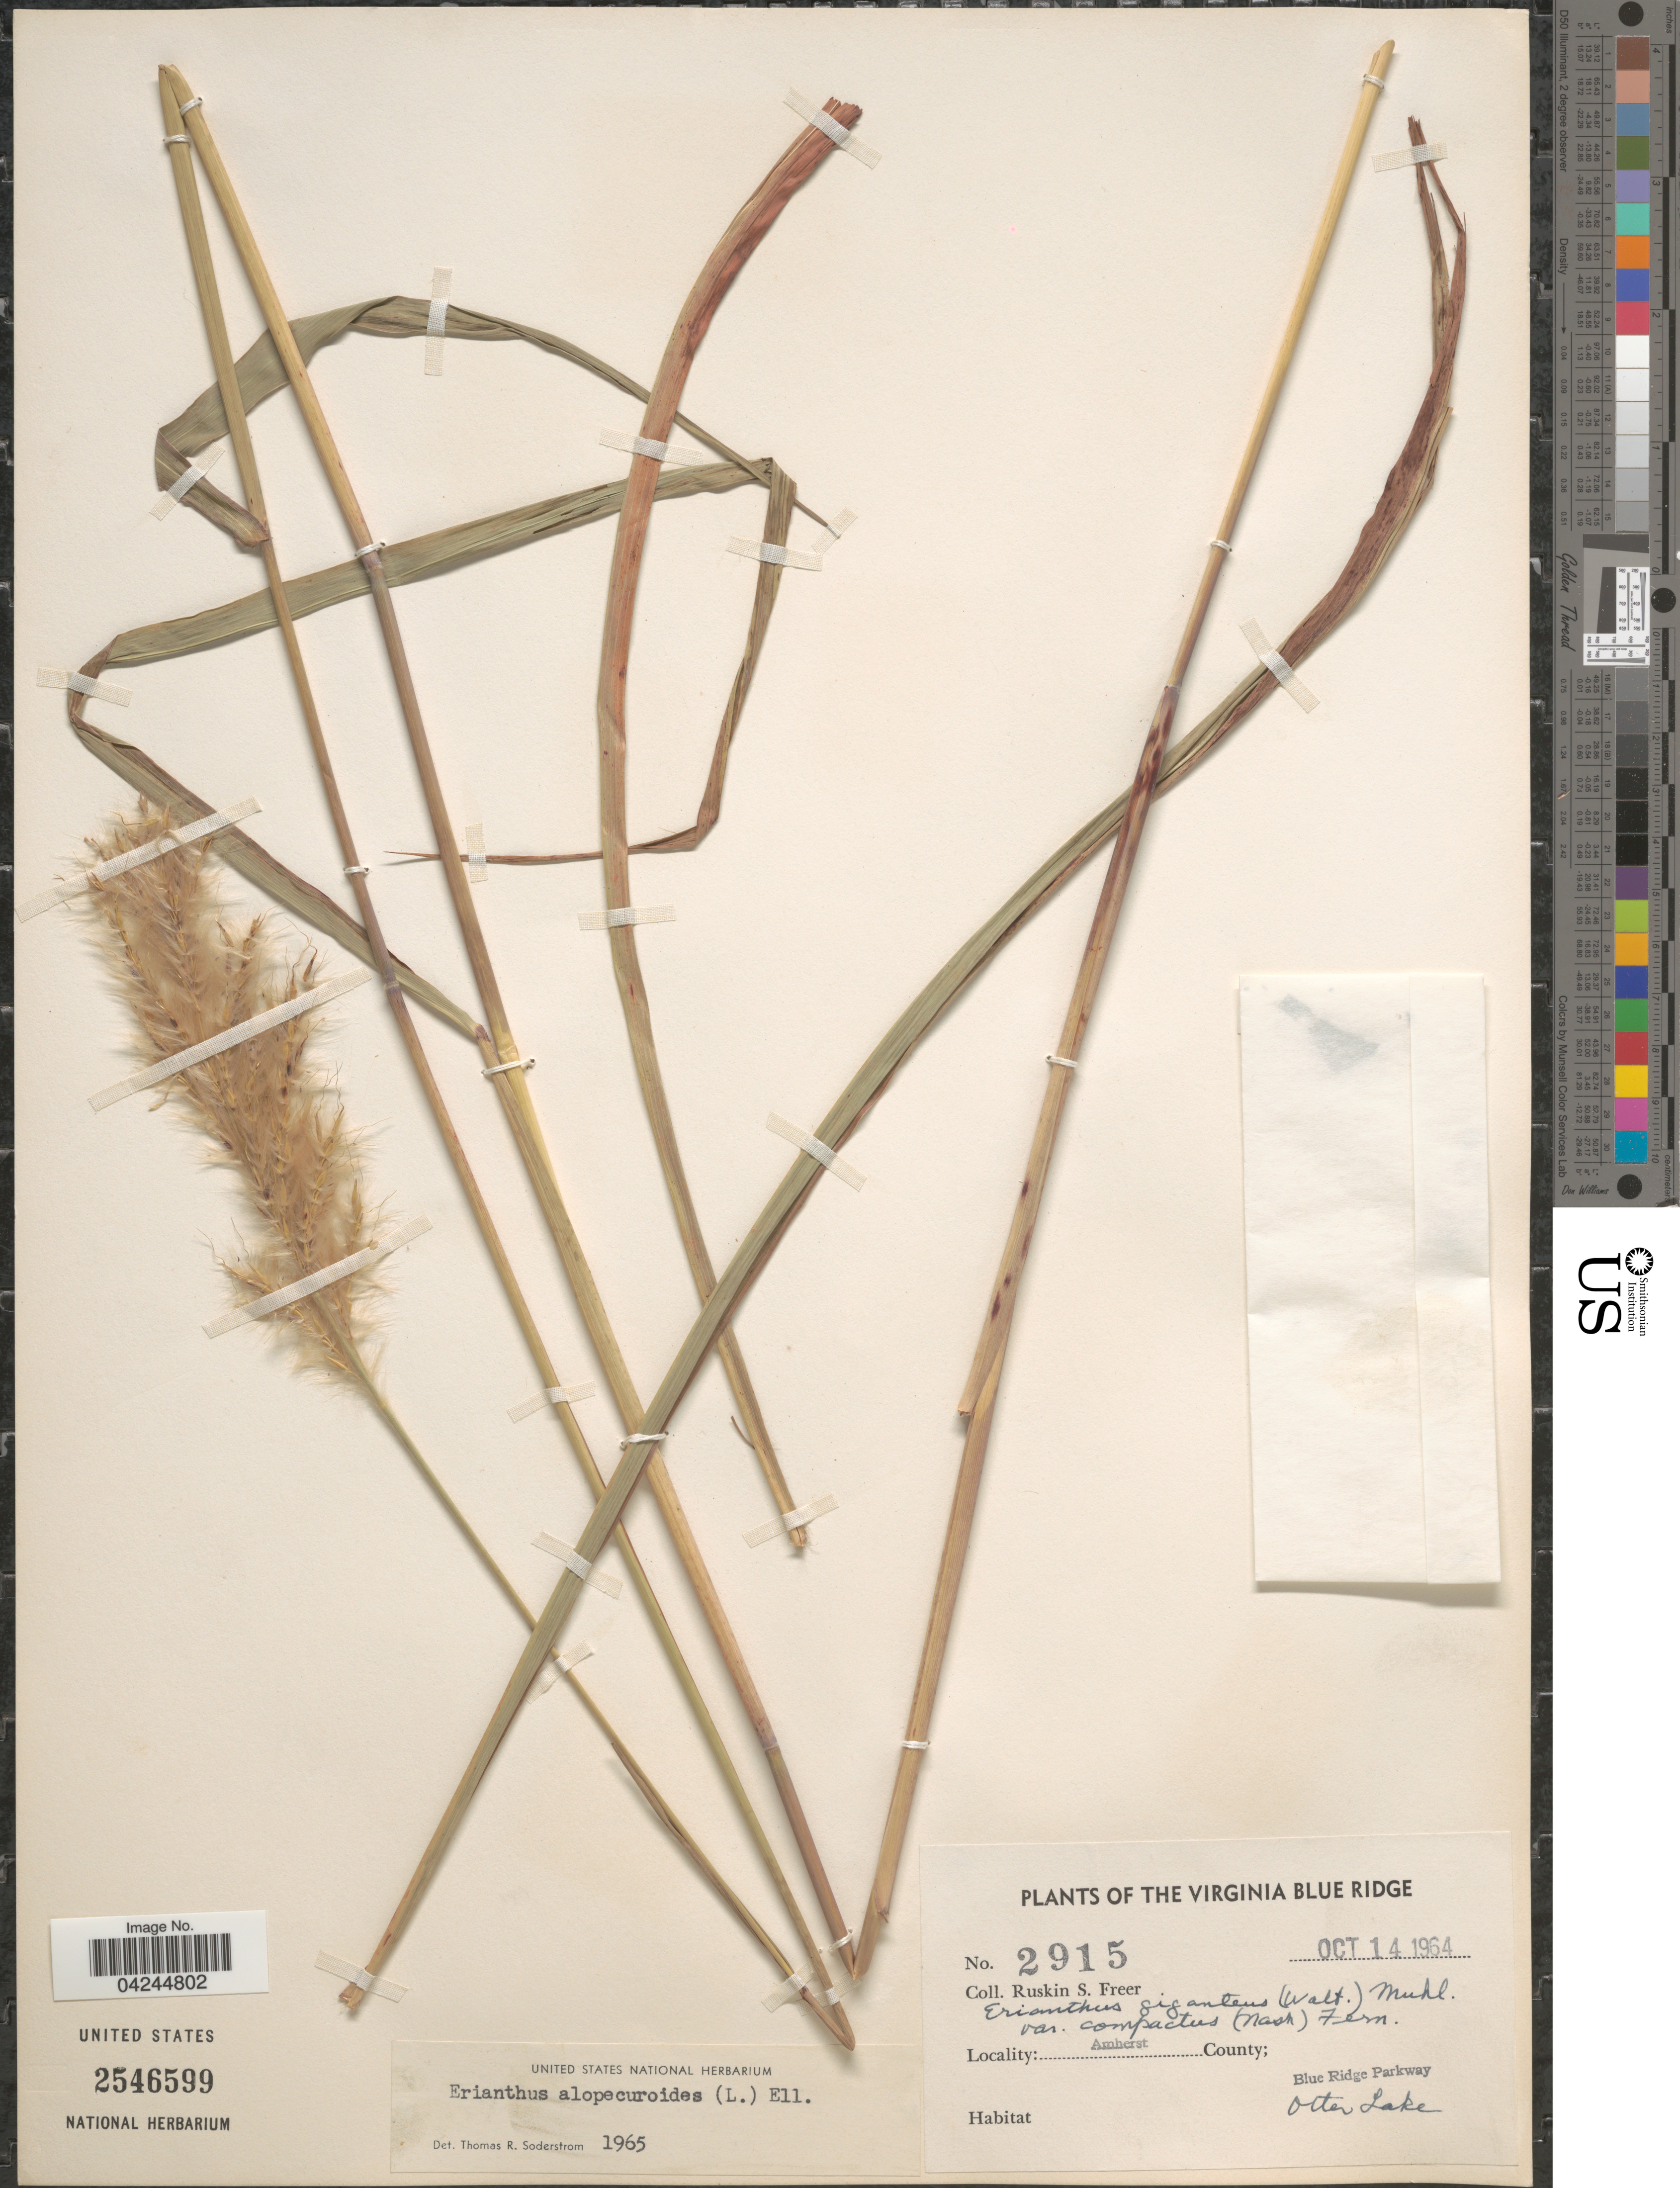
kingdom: Plantae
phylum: Tracheophyta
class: Liliopsida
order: Poales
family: Poaceae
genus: Erianthus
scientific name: Erianthus alopecuroides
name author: Elliott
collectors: R. Freer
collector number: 2915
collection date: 1964-10-14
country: United States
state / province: Virginia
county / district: Amherst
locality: Virginia Blue Ridge. Amherst County; Blue Ridge Parkway. Otter Lake.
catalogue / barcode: US 2546599